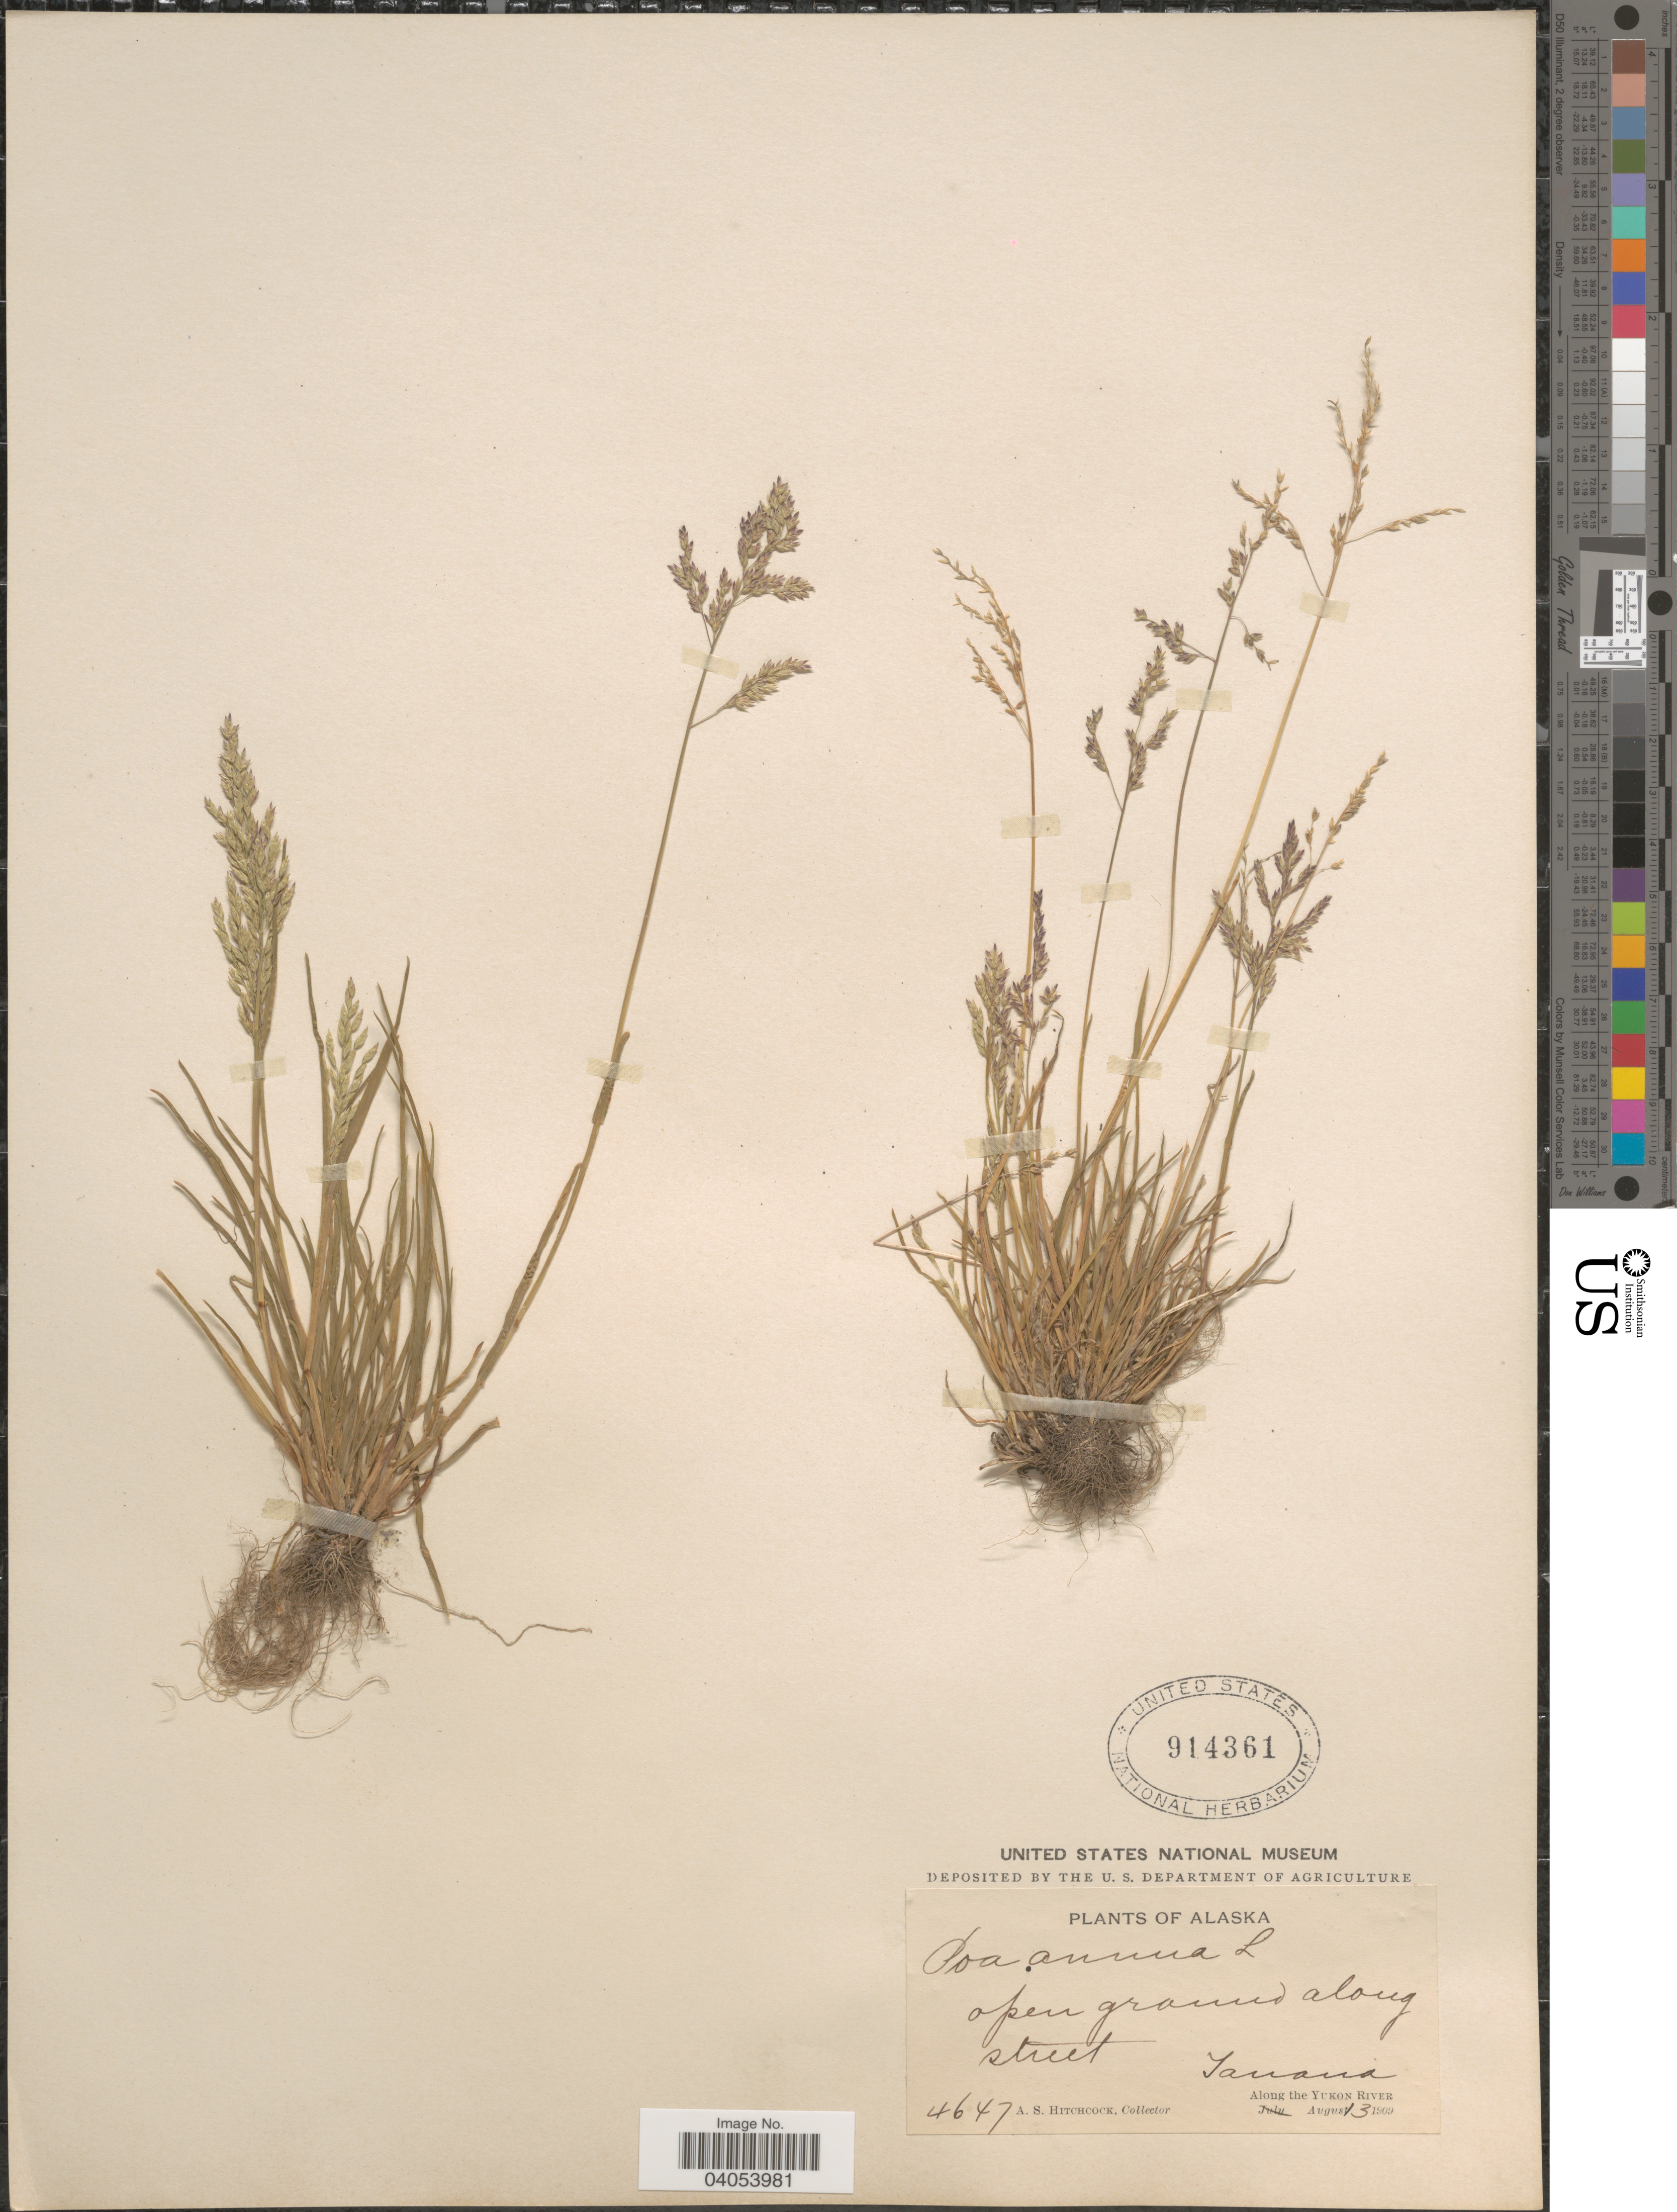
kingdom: Plantae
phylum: Tracheophyta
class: Liliopsida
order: Poales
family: Poaceae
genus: Poa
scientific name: Poa annua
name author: L.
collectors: A. S. Hitchcock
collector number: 4647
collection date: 1909-08-13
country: United States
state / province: Alaska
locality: Along street Tanana. Along the Yukon River.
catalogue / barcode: US 914361